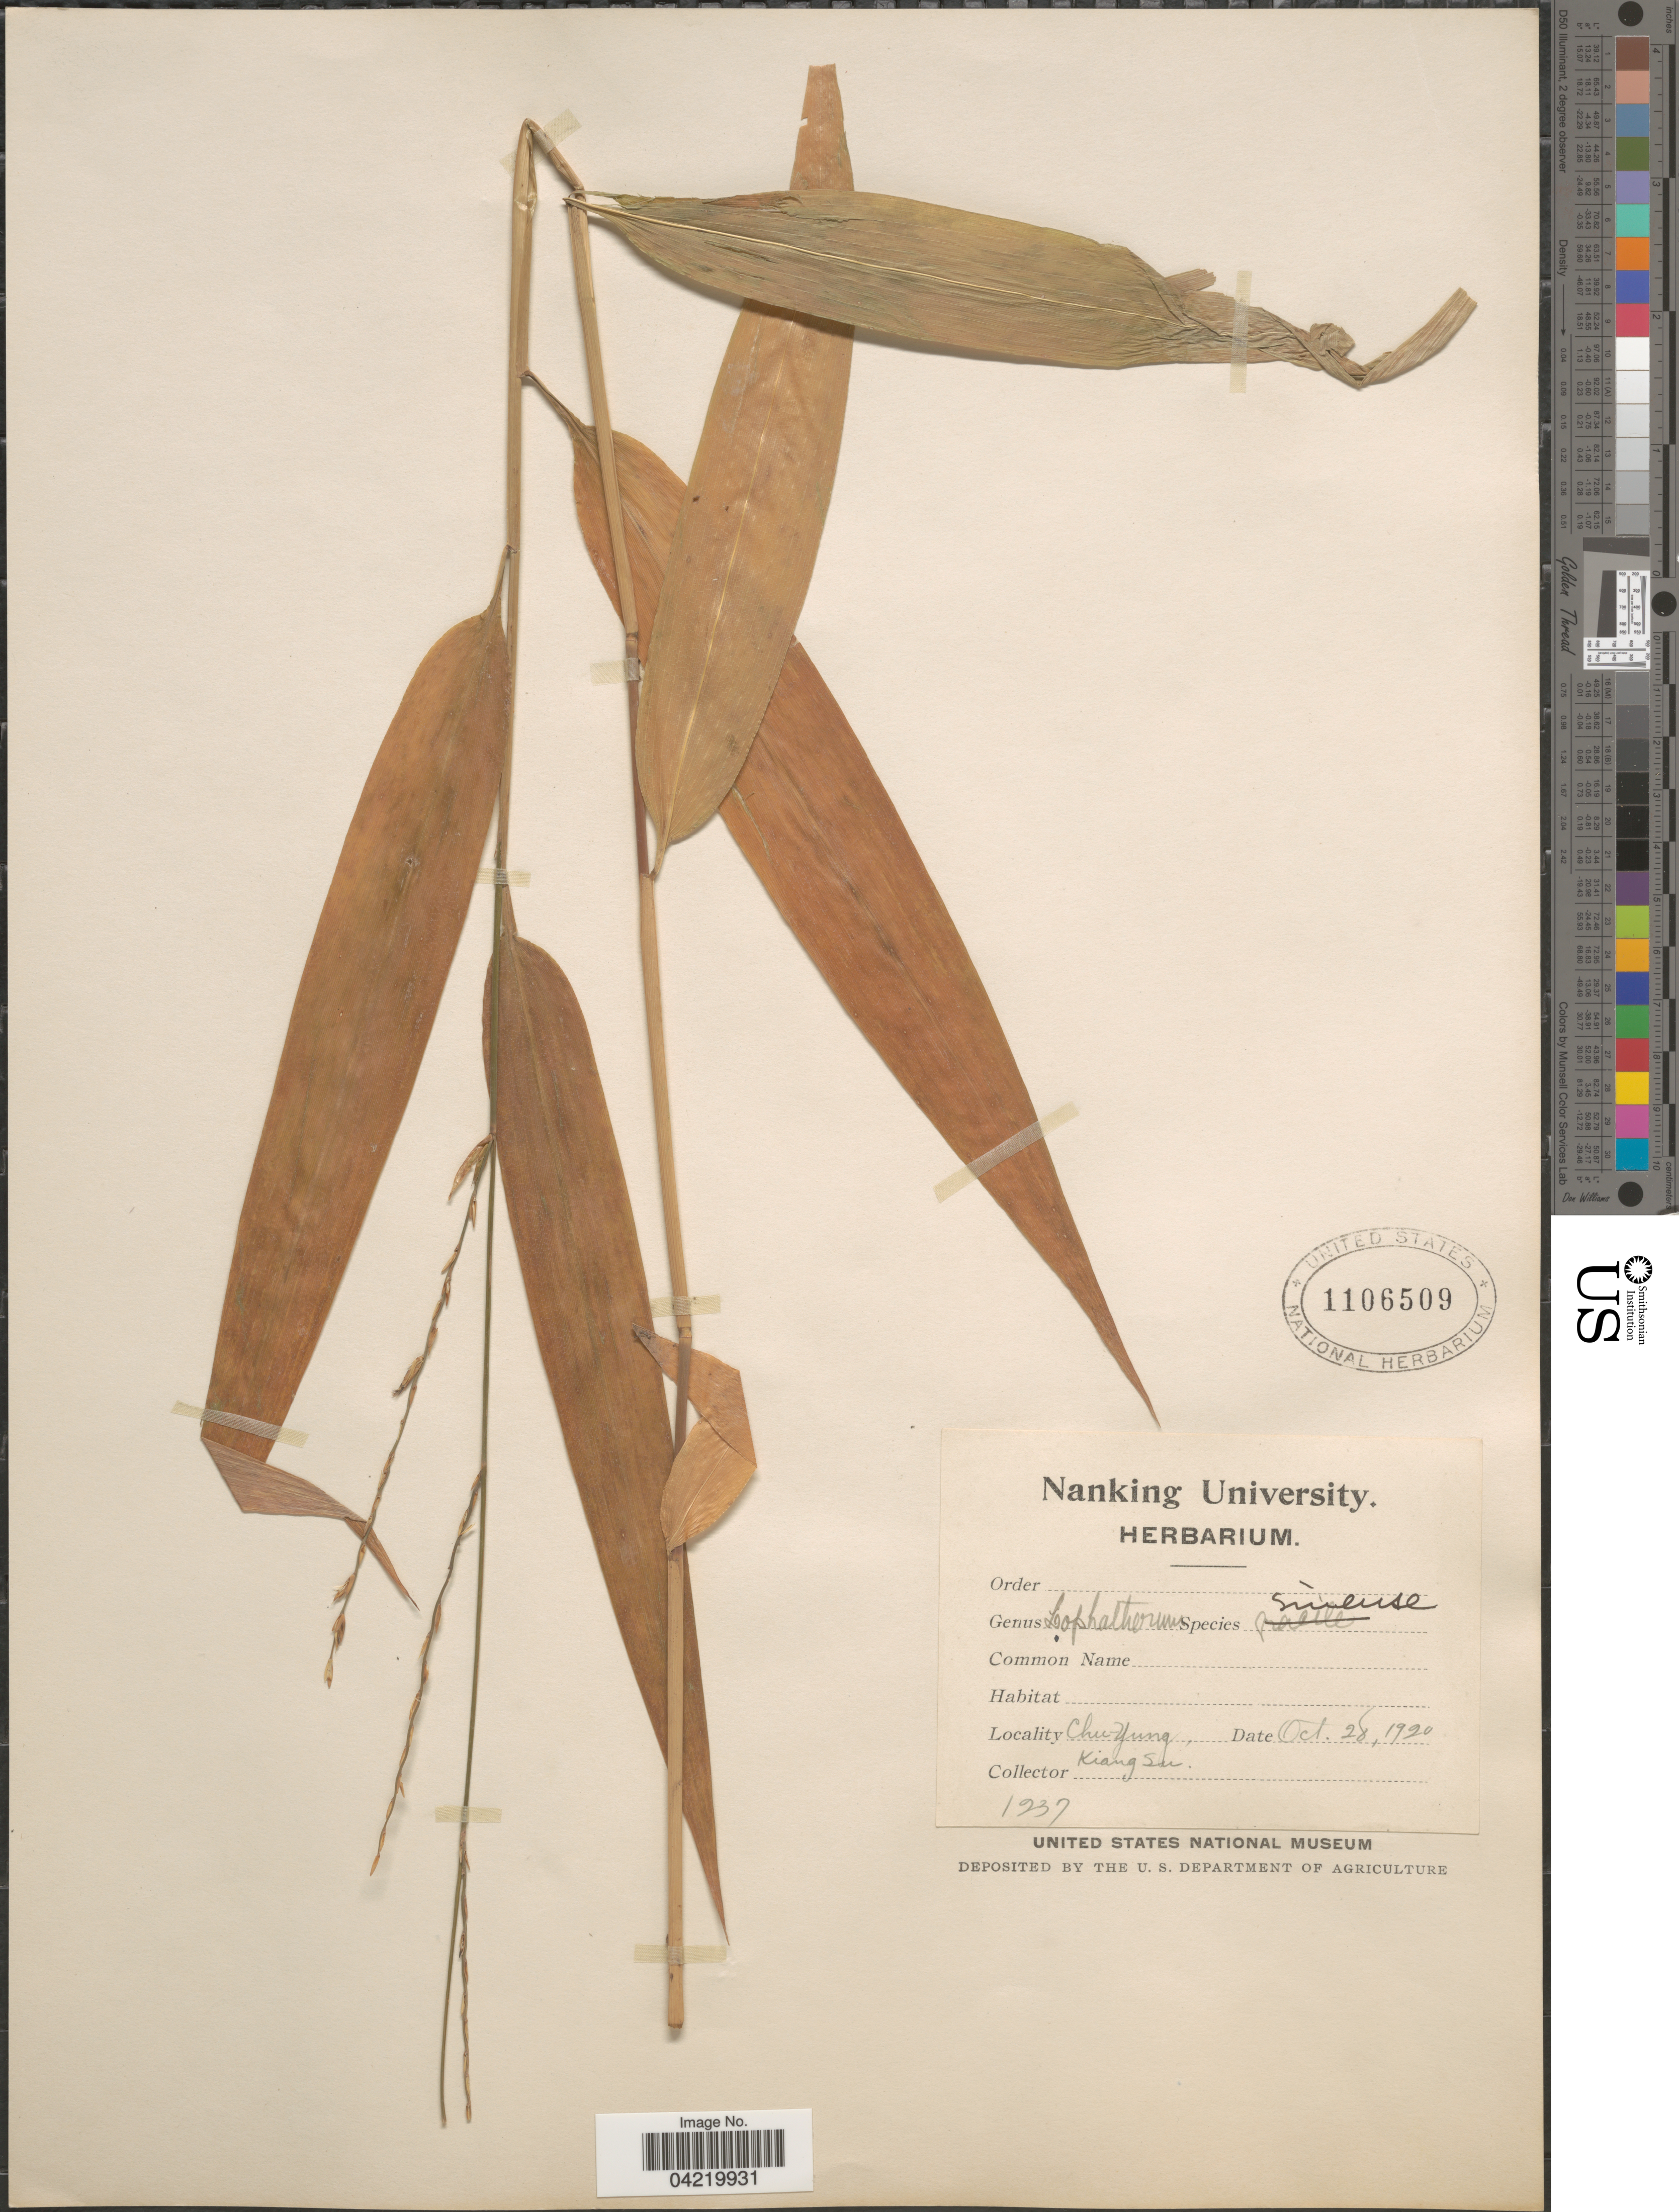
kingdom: Plantae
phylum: Tracheophyta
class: Liliopsida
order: Poales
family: Poaceae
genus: Lophatherum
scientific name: Lophatherum sinense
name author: Rendle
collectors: Kiang Su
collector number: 1237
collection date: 1920-10-28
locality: Chu-Yung.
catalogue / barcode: US 1106509